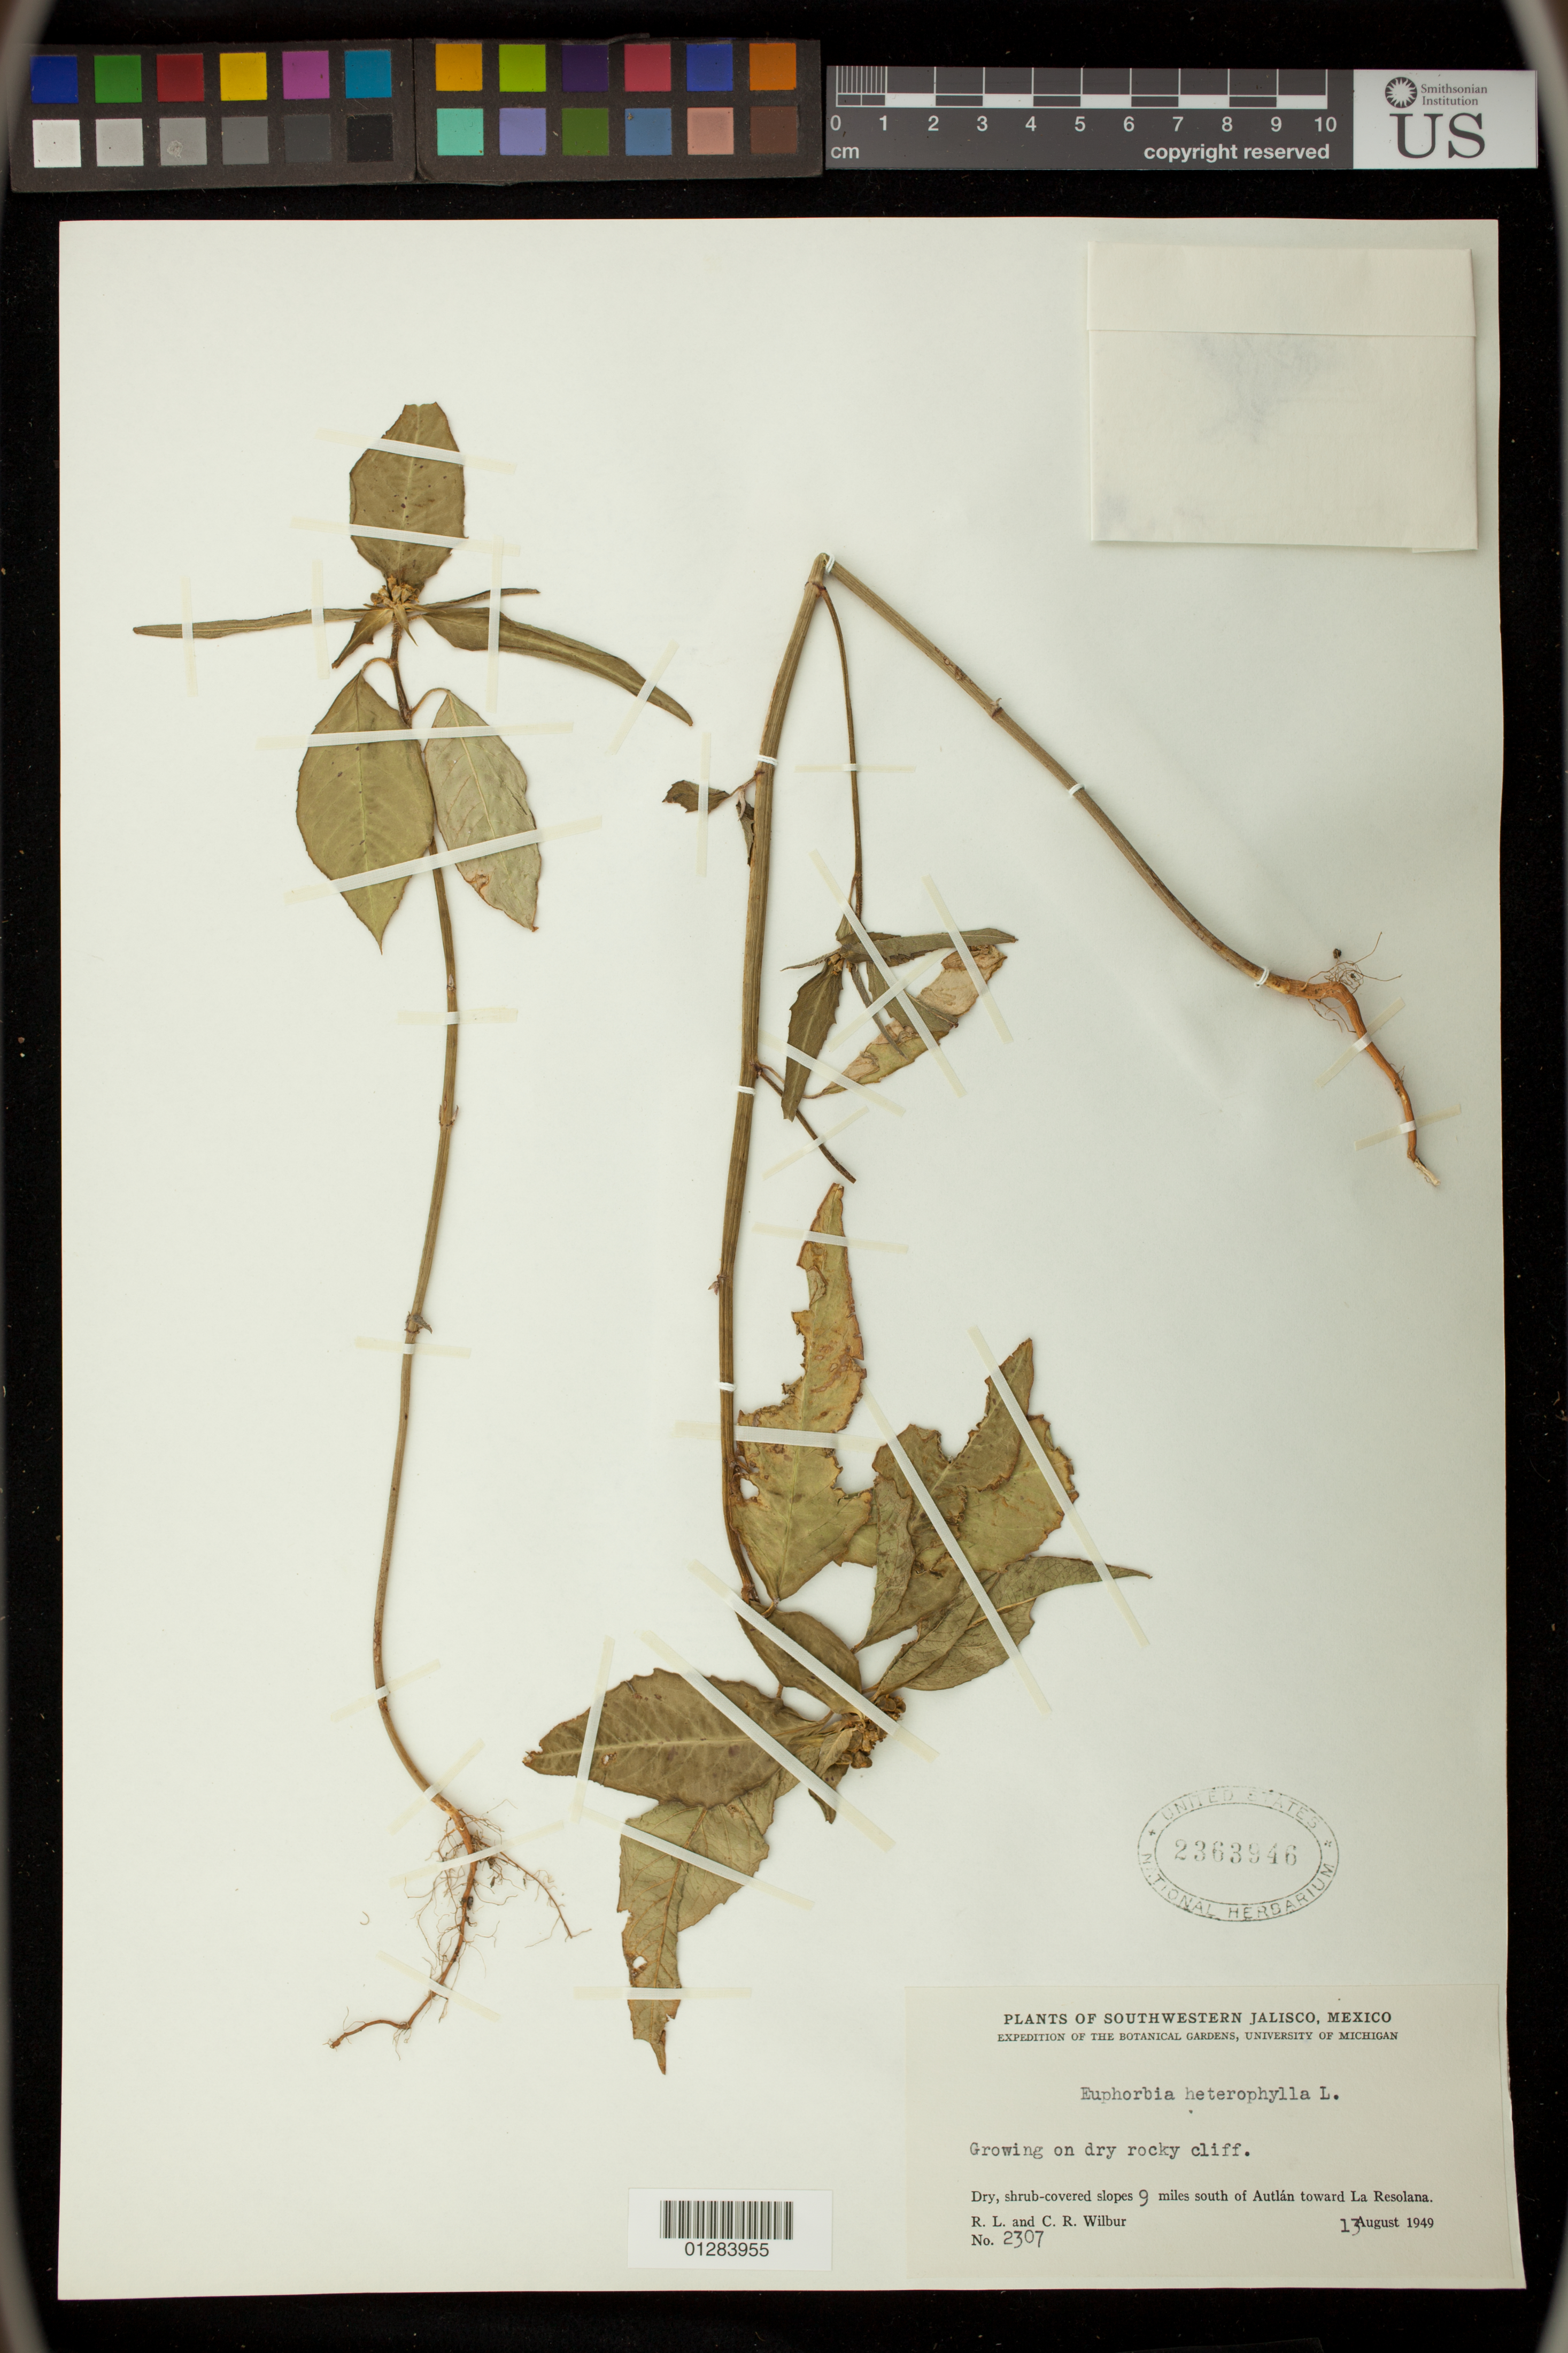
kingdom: Plantae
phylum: Tracheophyta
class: Magnoliopsida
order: Malpighiales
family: Euphorbiaceae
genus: Euphorbia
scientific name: Euphorbia heterophylla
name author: L.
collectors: R. L. Wilbur & C. Wilbur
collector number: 2307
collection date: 1949-08-13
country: Mexico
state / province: Jalisco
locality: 9 miles south of Autlan toward La Resolana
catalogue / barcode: US 2363946